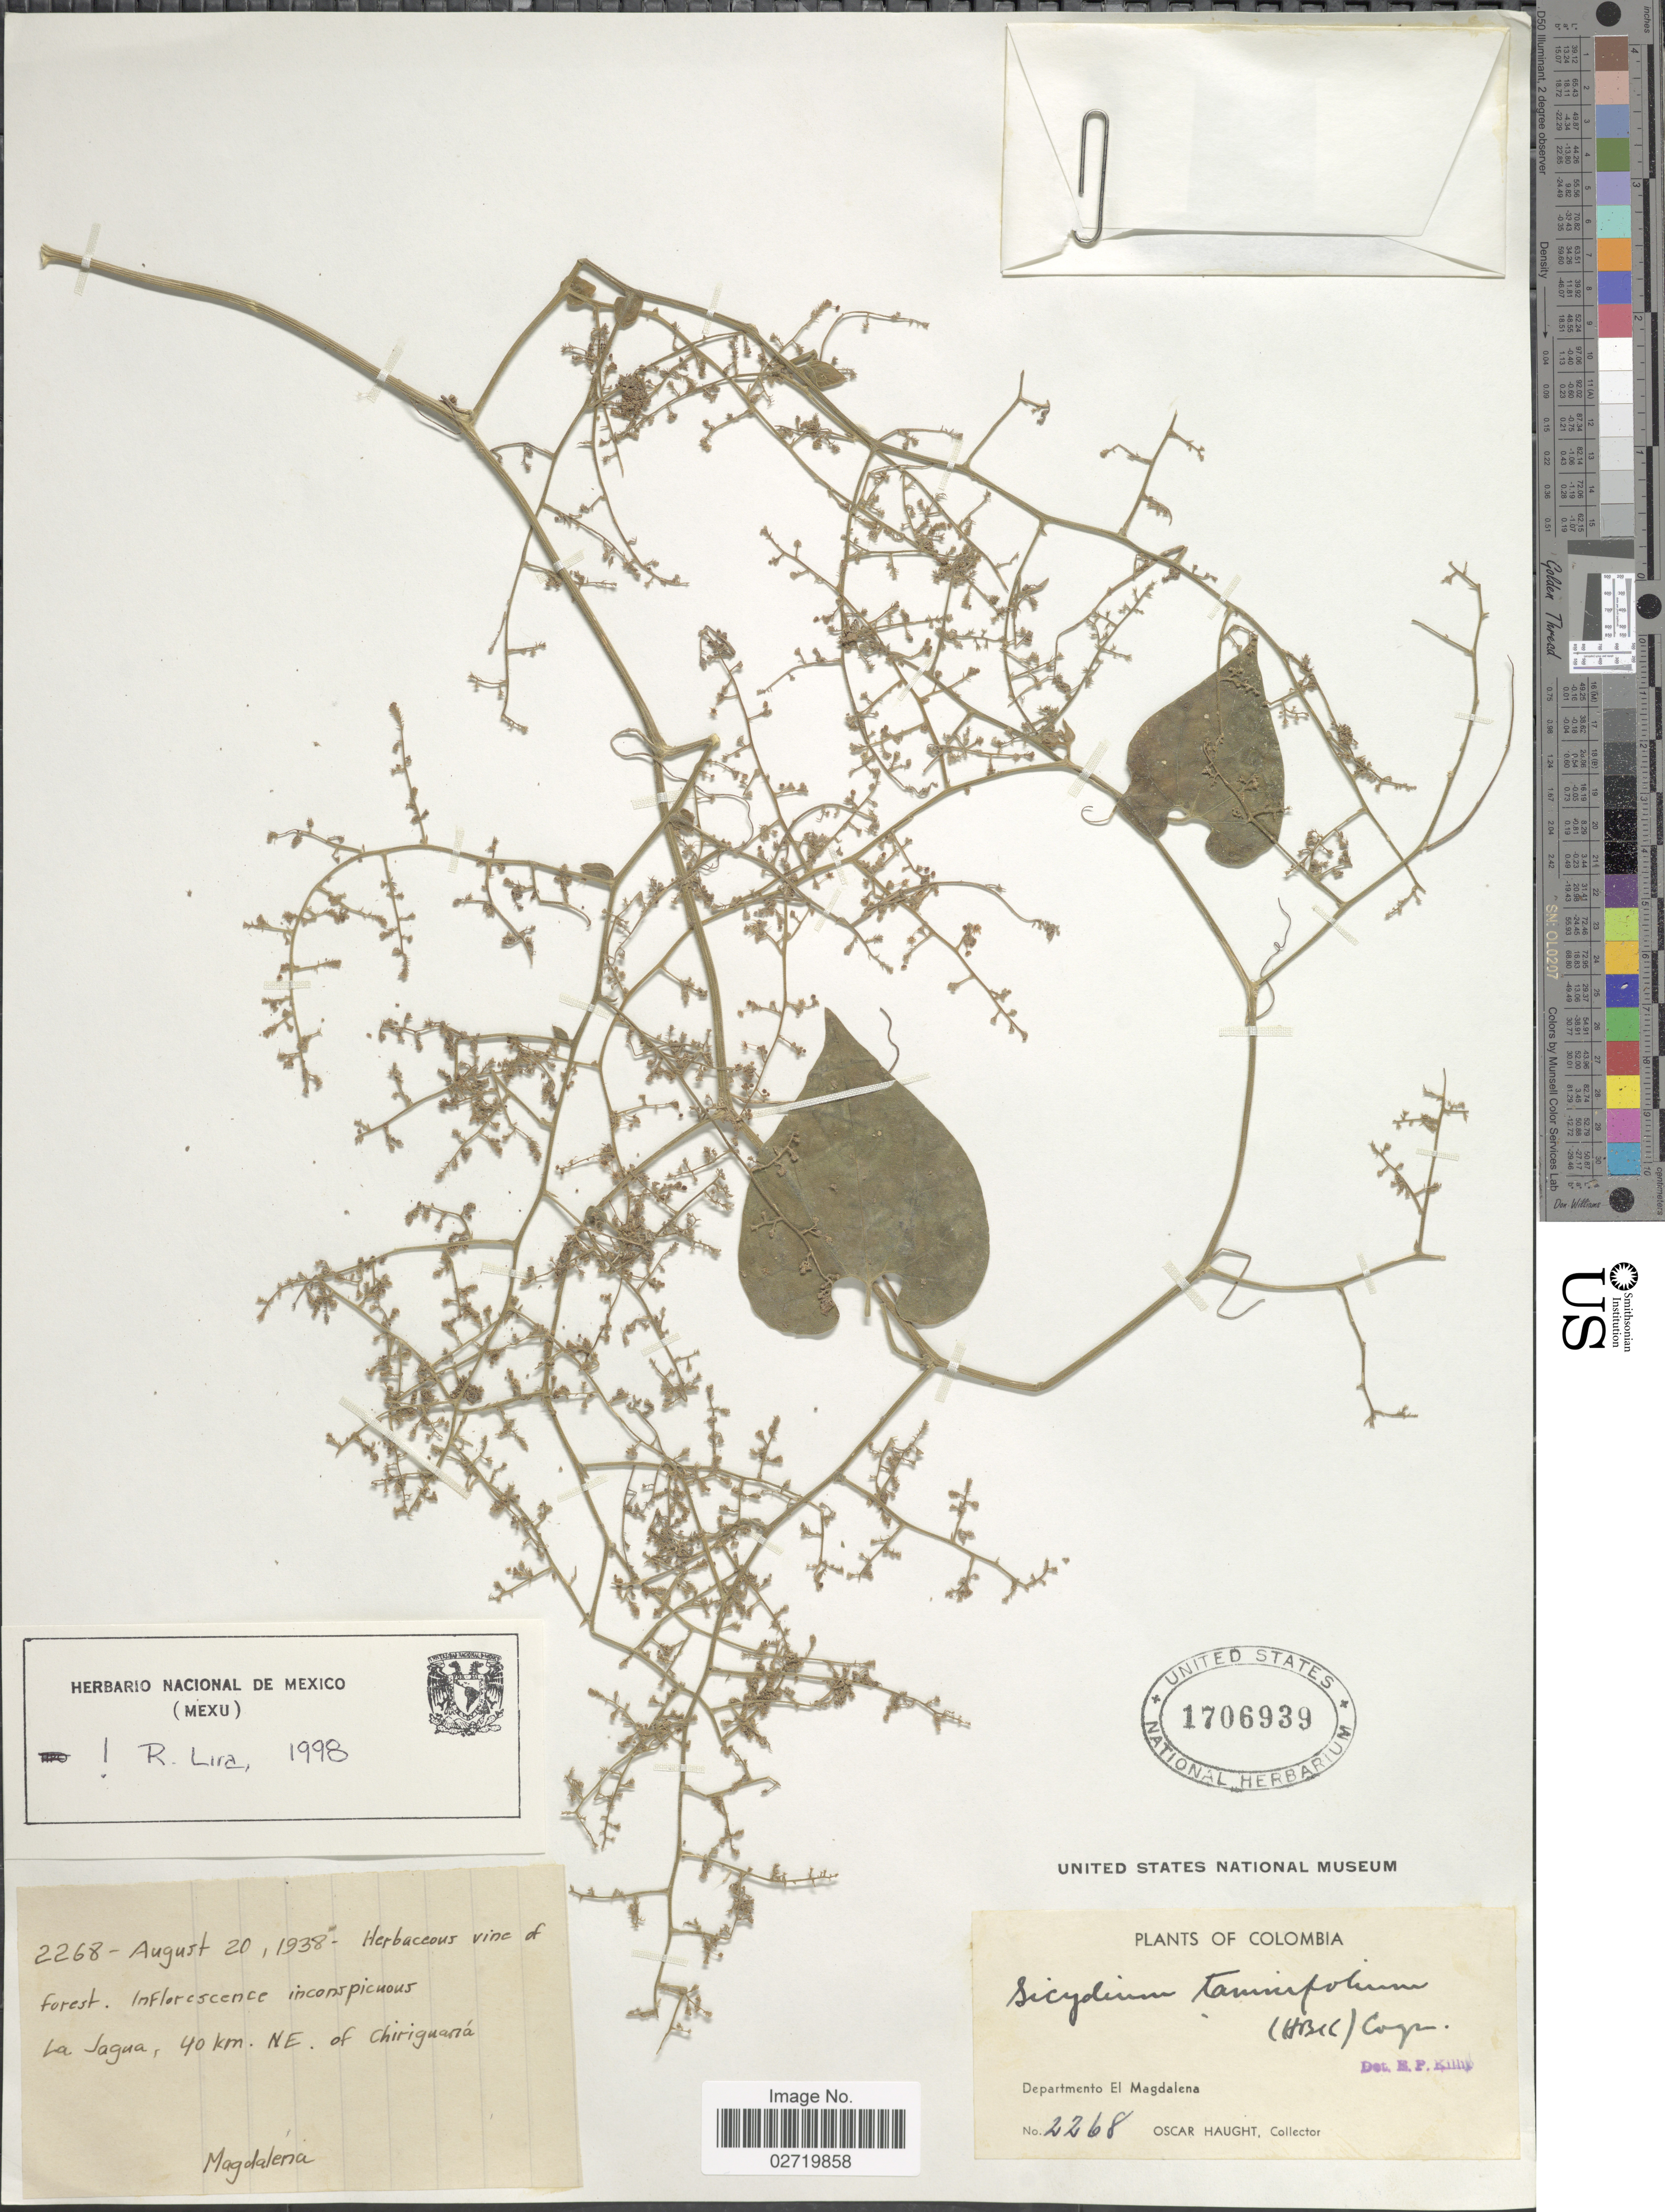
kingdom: Plantae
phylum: Tracheophyta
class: Magnoliopsida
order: Cucurbitales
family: Cucurbitaceae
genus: Sicydium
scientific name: Sicydium tamnifolium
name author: (Kunth) Cogn.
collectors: O. Haught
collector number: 2268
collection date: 1938-08-20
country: Colombia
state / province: Magdalena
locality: La Jagua, 40 km. NE. of Chiriguara. Departamento El Magdalena.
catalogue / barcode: US 1706939